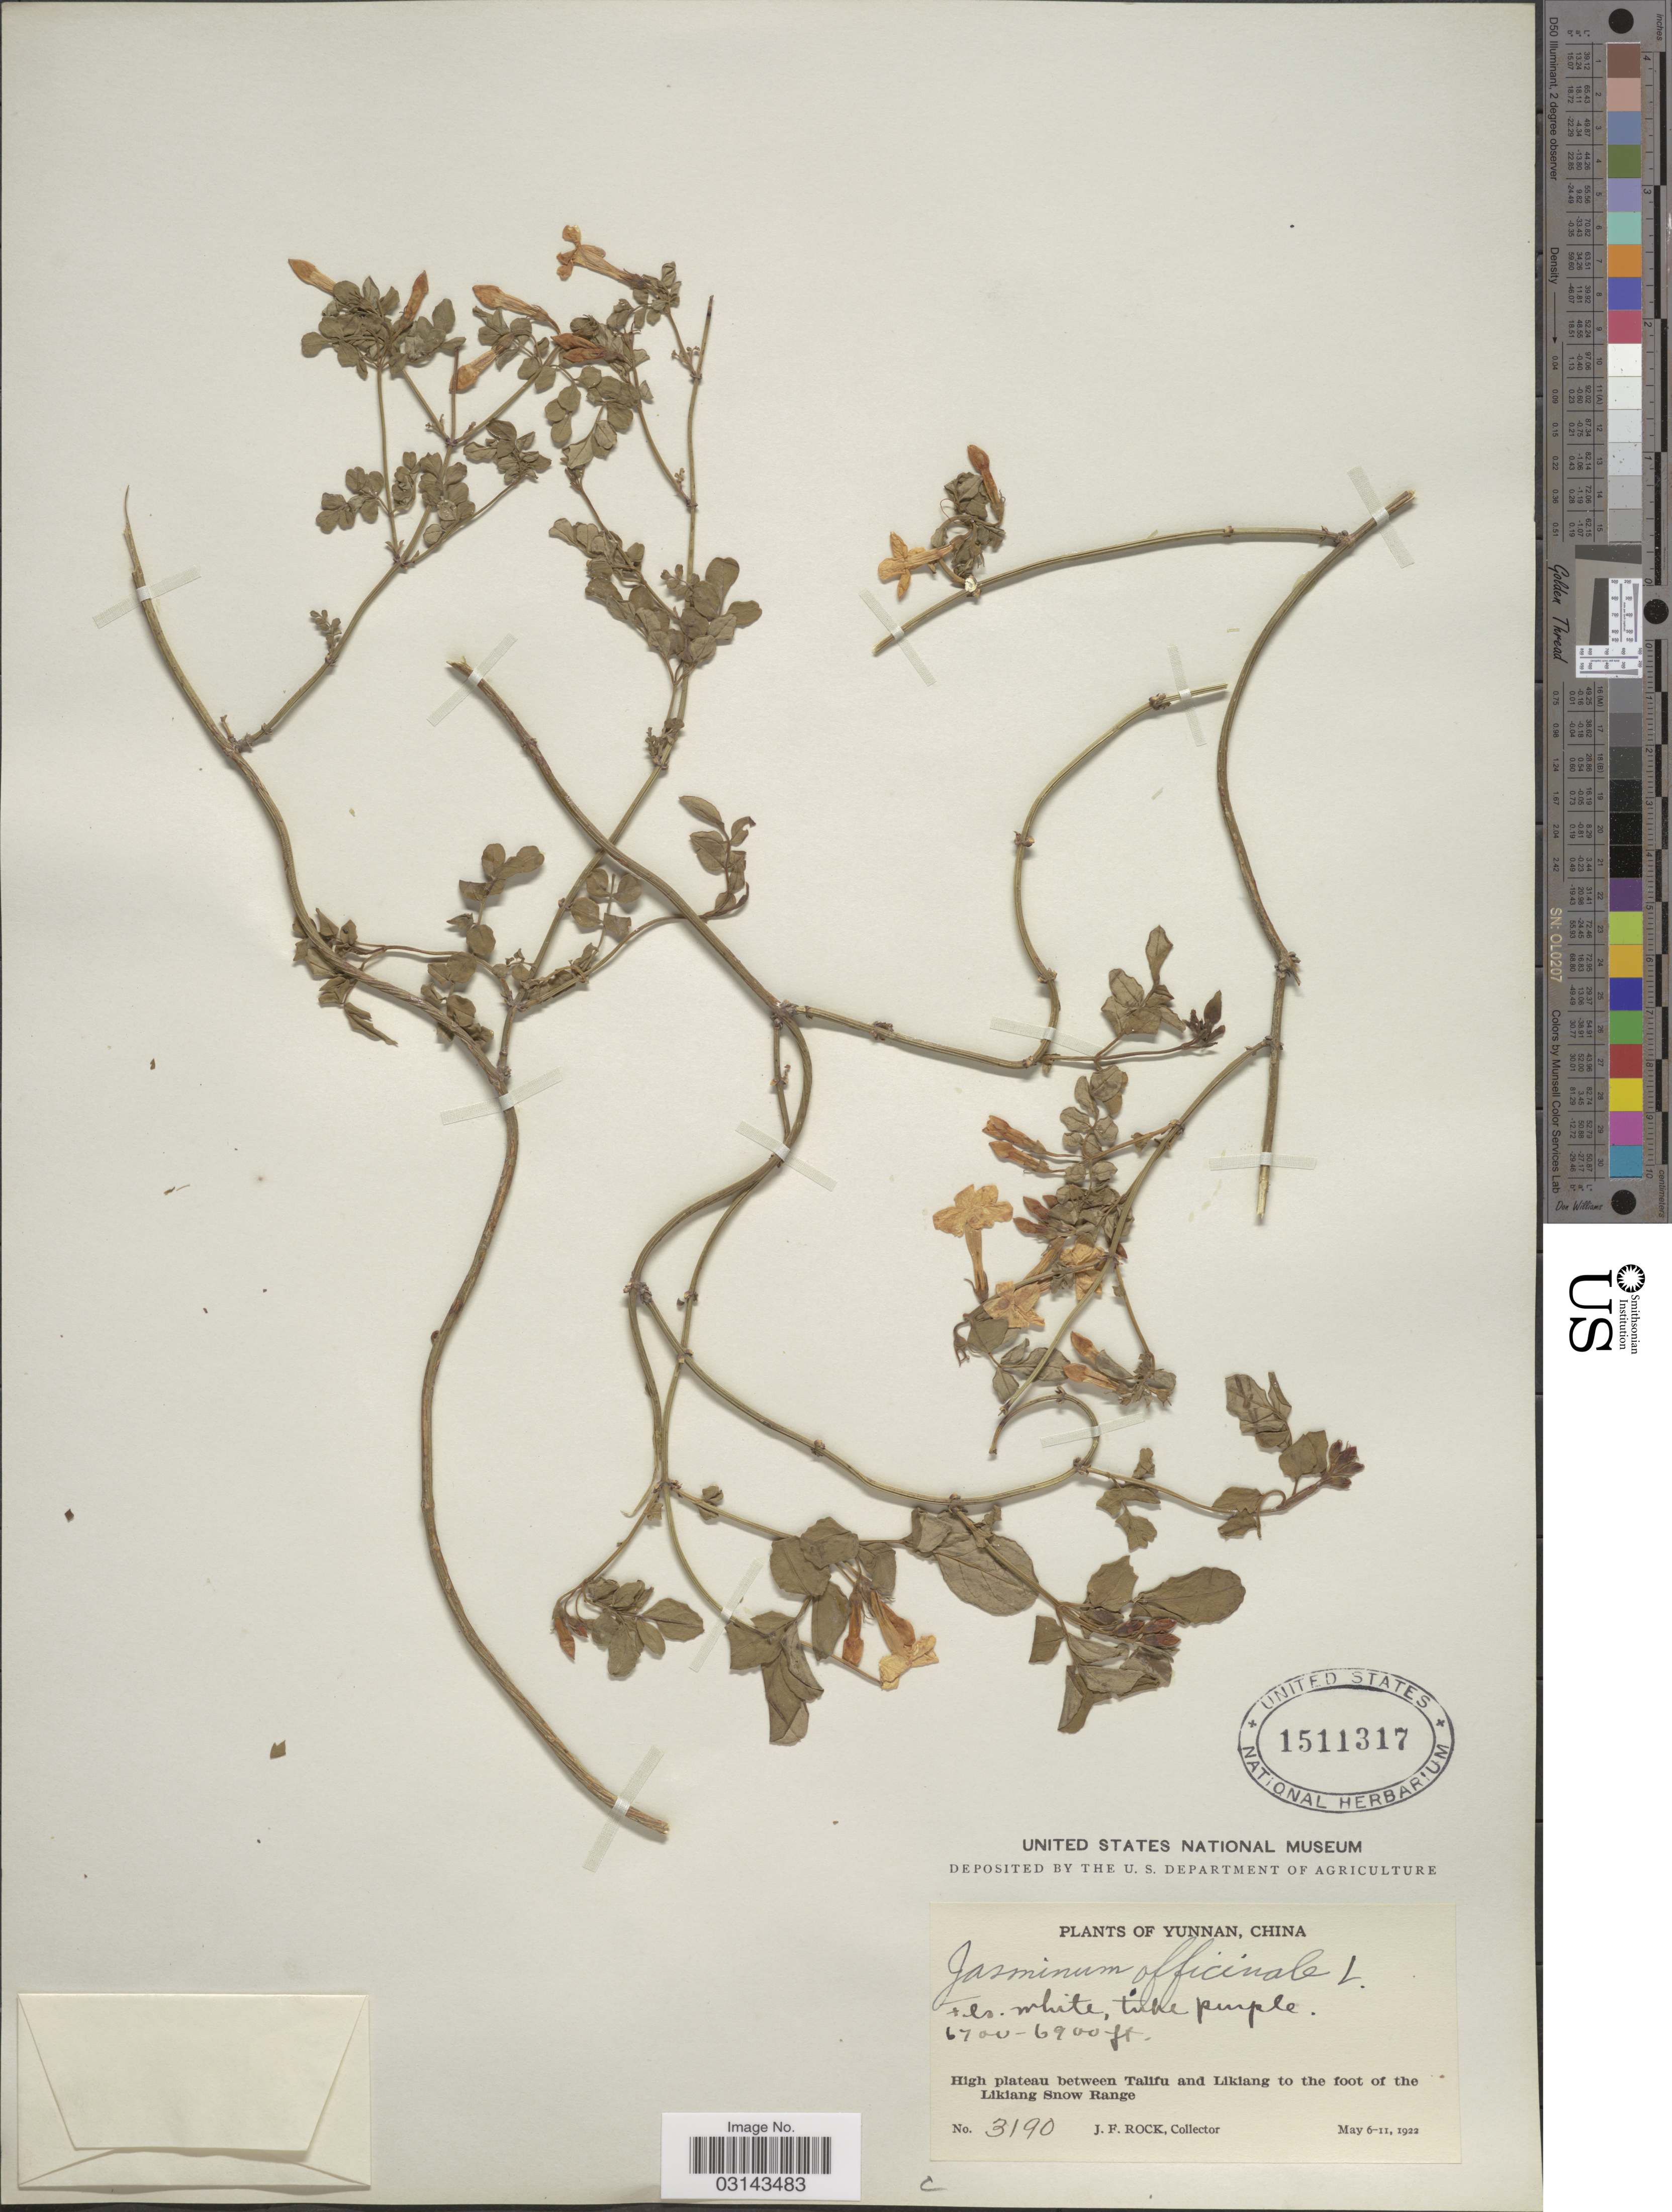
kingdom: Plantae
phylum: Tracheophyta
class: Magnoliopsida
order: Lamiales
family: Oleaceae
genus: Jasminum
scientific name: Jasminum officinale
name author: L.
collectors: J. Rock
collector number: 3190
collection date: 1922-05-06/1922-05-11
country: China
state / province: Yunnan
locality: High plateau between Talifu and Likiang to the foot of the Likiang Snow Range.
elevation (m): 2042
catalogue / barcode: US 1511317